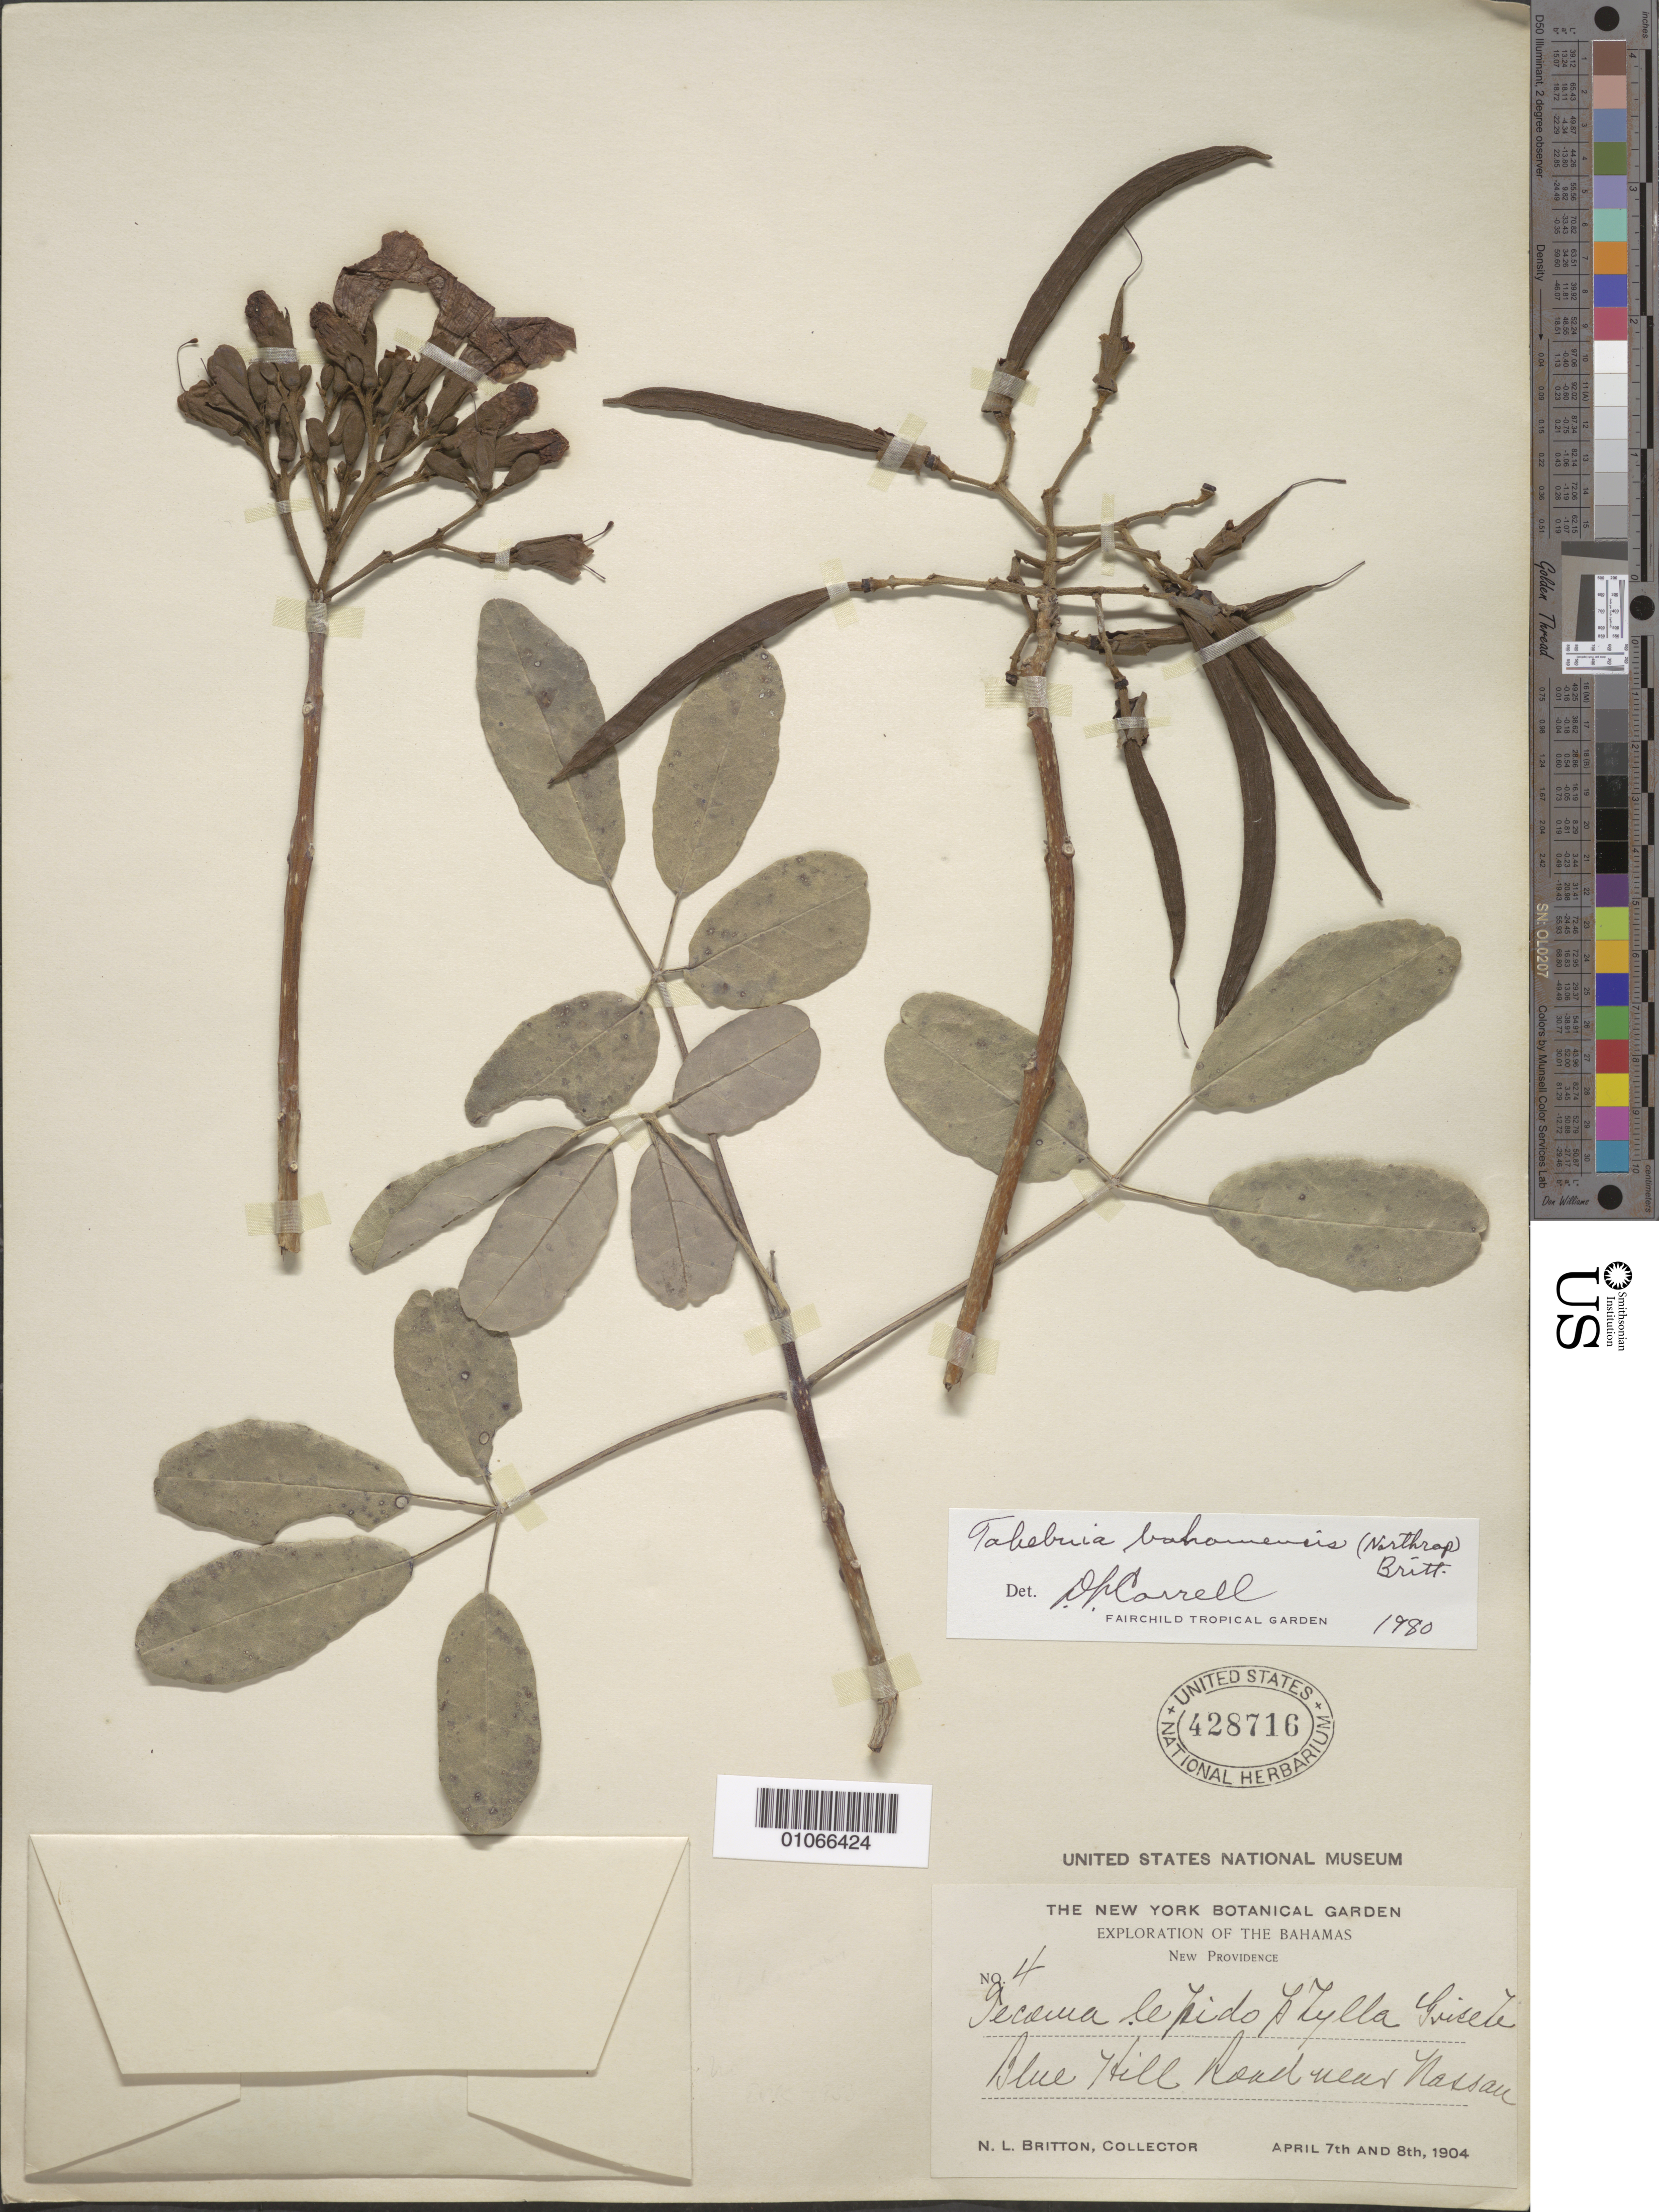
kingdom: Plantae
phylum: Tracheophyta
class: Magnoliopsida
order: Lamiales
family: Bignoniaceae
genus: Tabebuia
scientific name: Tabebuia bahamensis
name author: (Northr.) Britton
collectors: N. Britton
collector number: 4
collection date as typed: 07 Apr 1904 and 08 Apr 1904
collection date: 1904-04-07,1904-04-08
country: Bahamas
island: New Providence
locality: Blue Hill Road near Nassau.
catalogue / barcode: US 428716